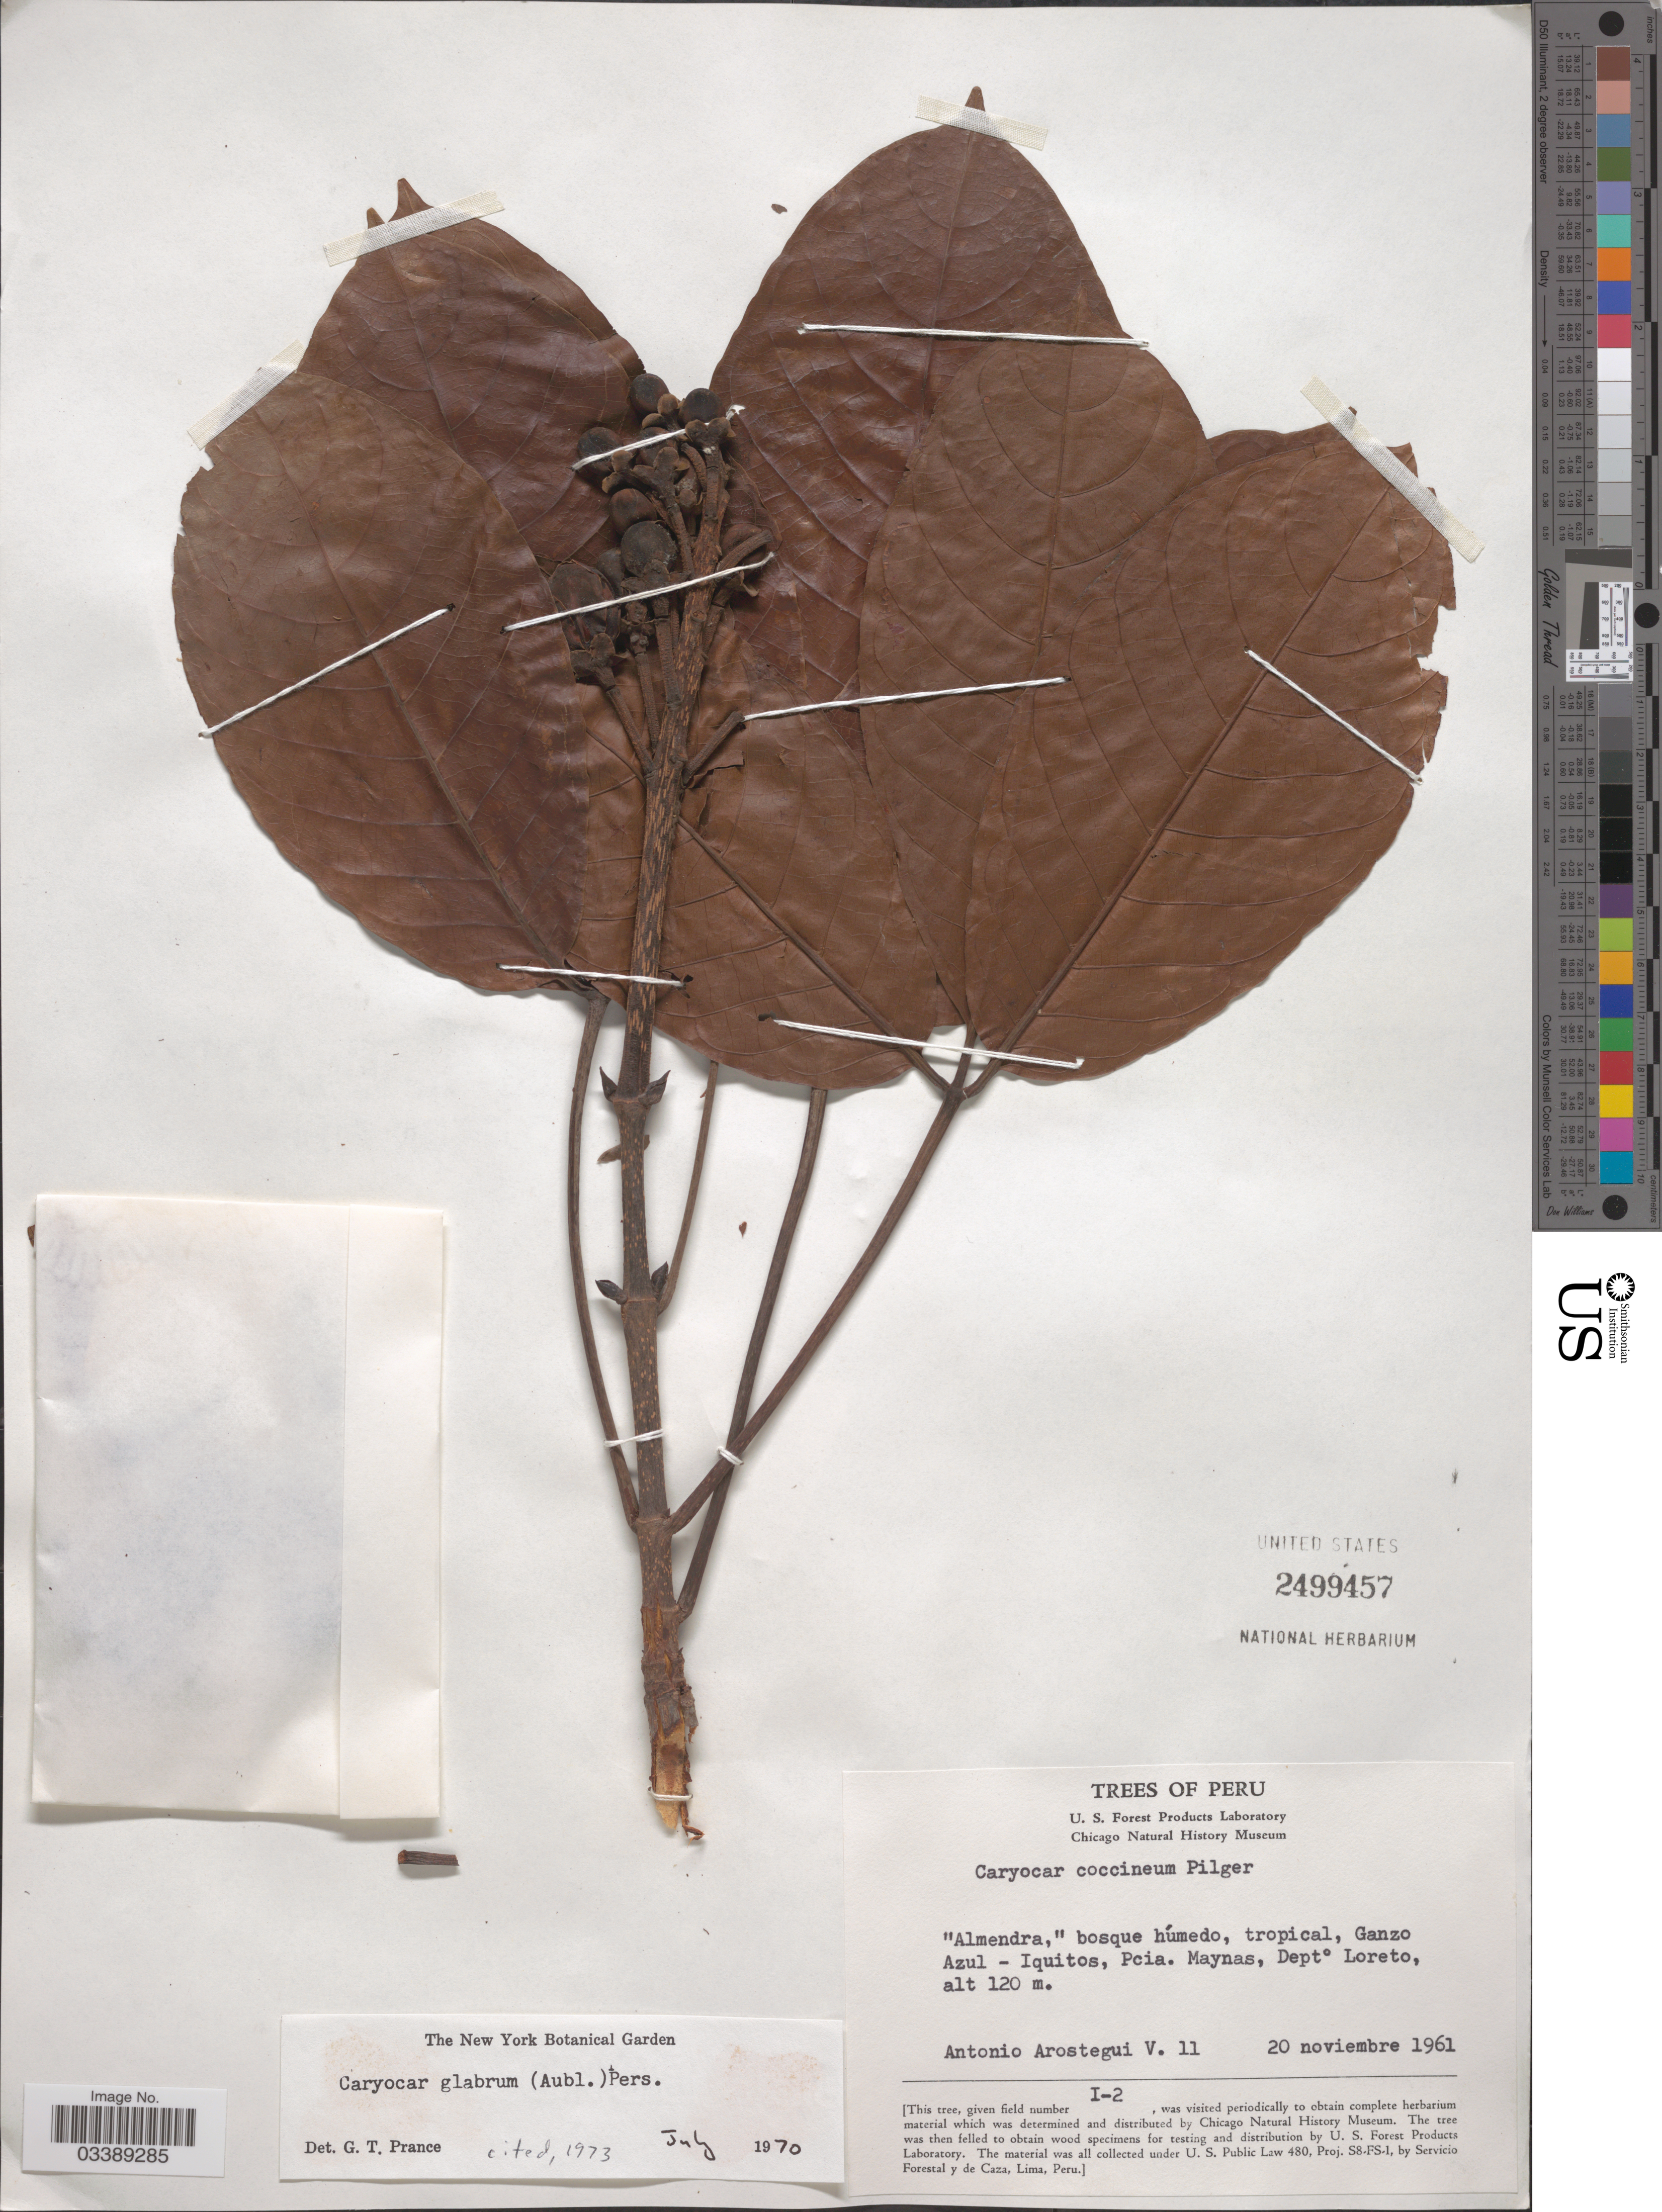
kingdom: Plantae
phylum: Tracheophyta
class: Magnoliopsida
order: Malpighiales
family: Caryocaraceae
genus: Caryocar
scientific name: Caryocar glabrum subsp. glabrum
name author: (Aubl.) Pers.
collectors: A. Arostegui V.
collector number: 11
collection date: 1961-11-20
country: Peru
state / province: Loreto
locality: Ganzo Azul - Iquitos, Pcia. Maynas, Depto Loreto.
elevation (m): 120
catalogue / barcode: US 2499457